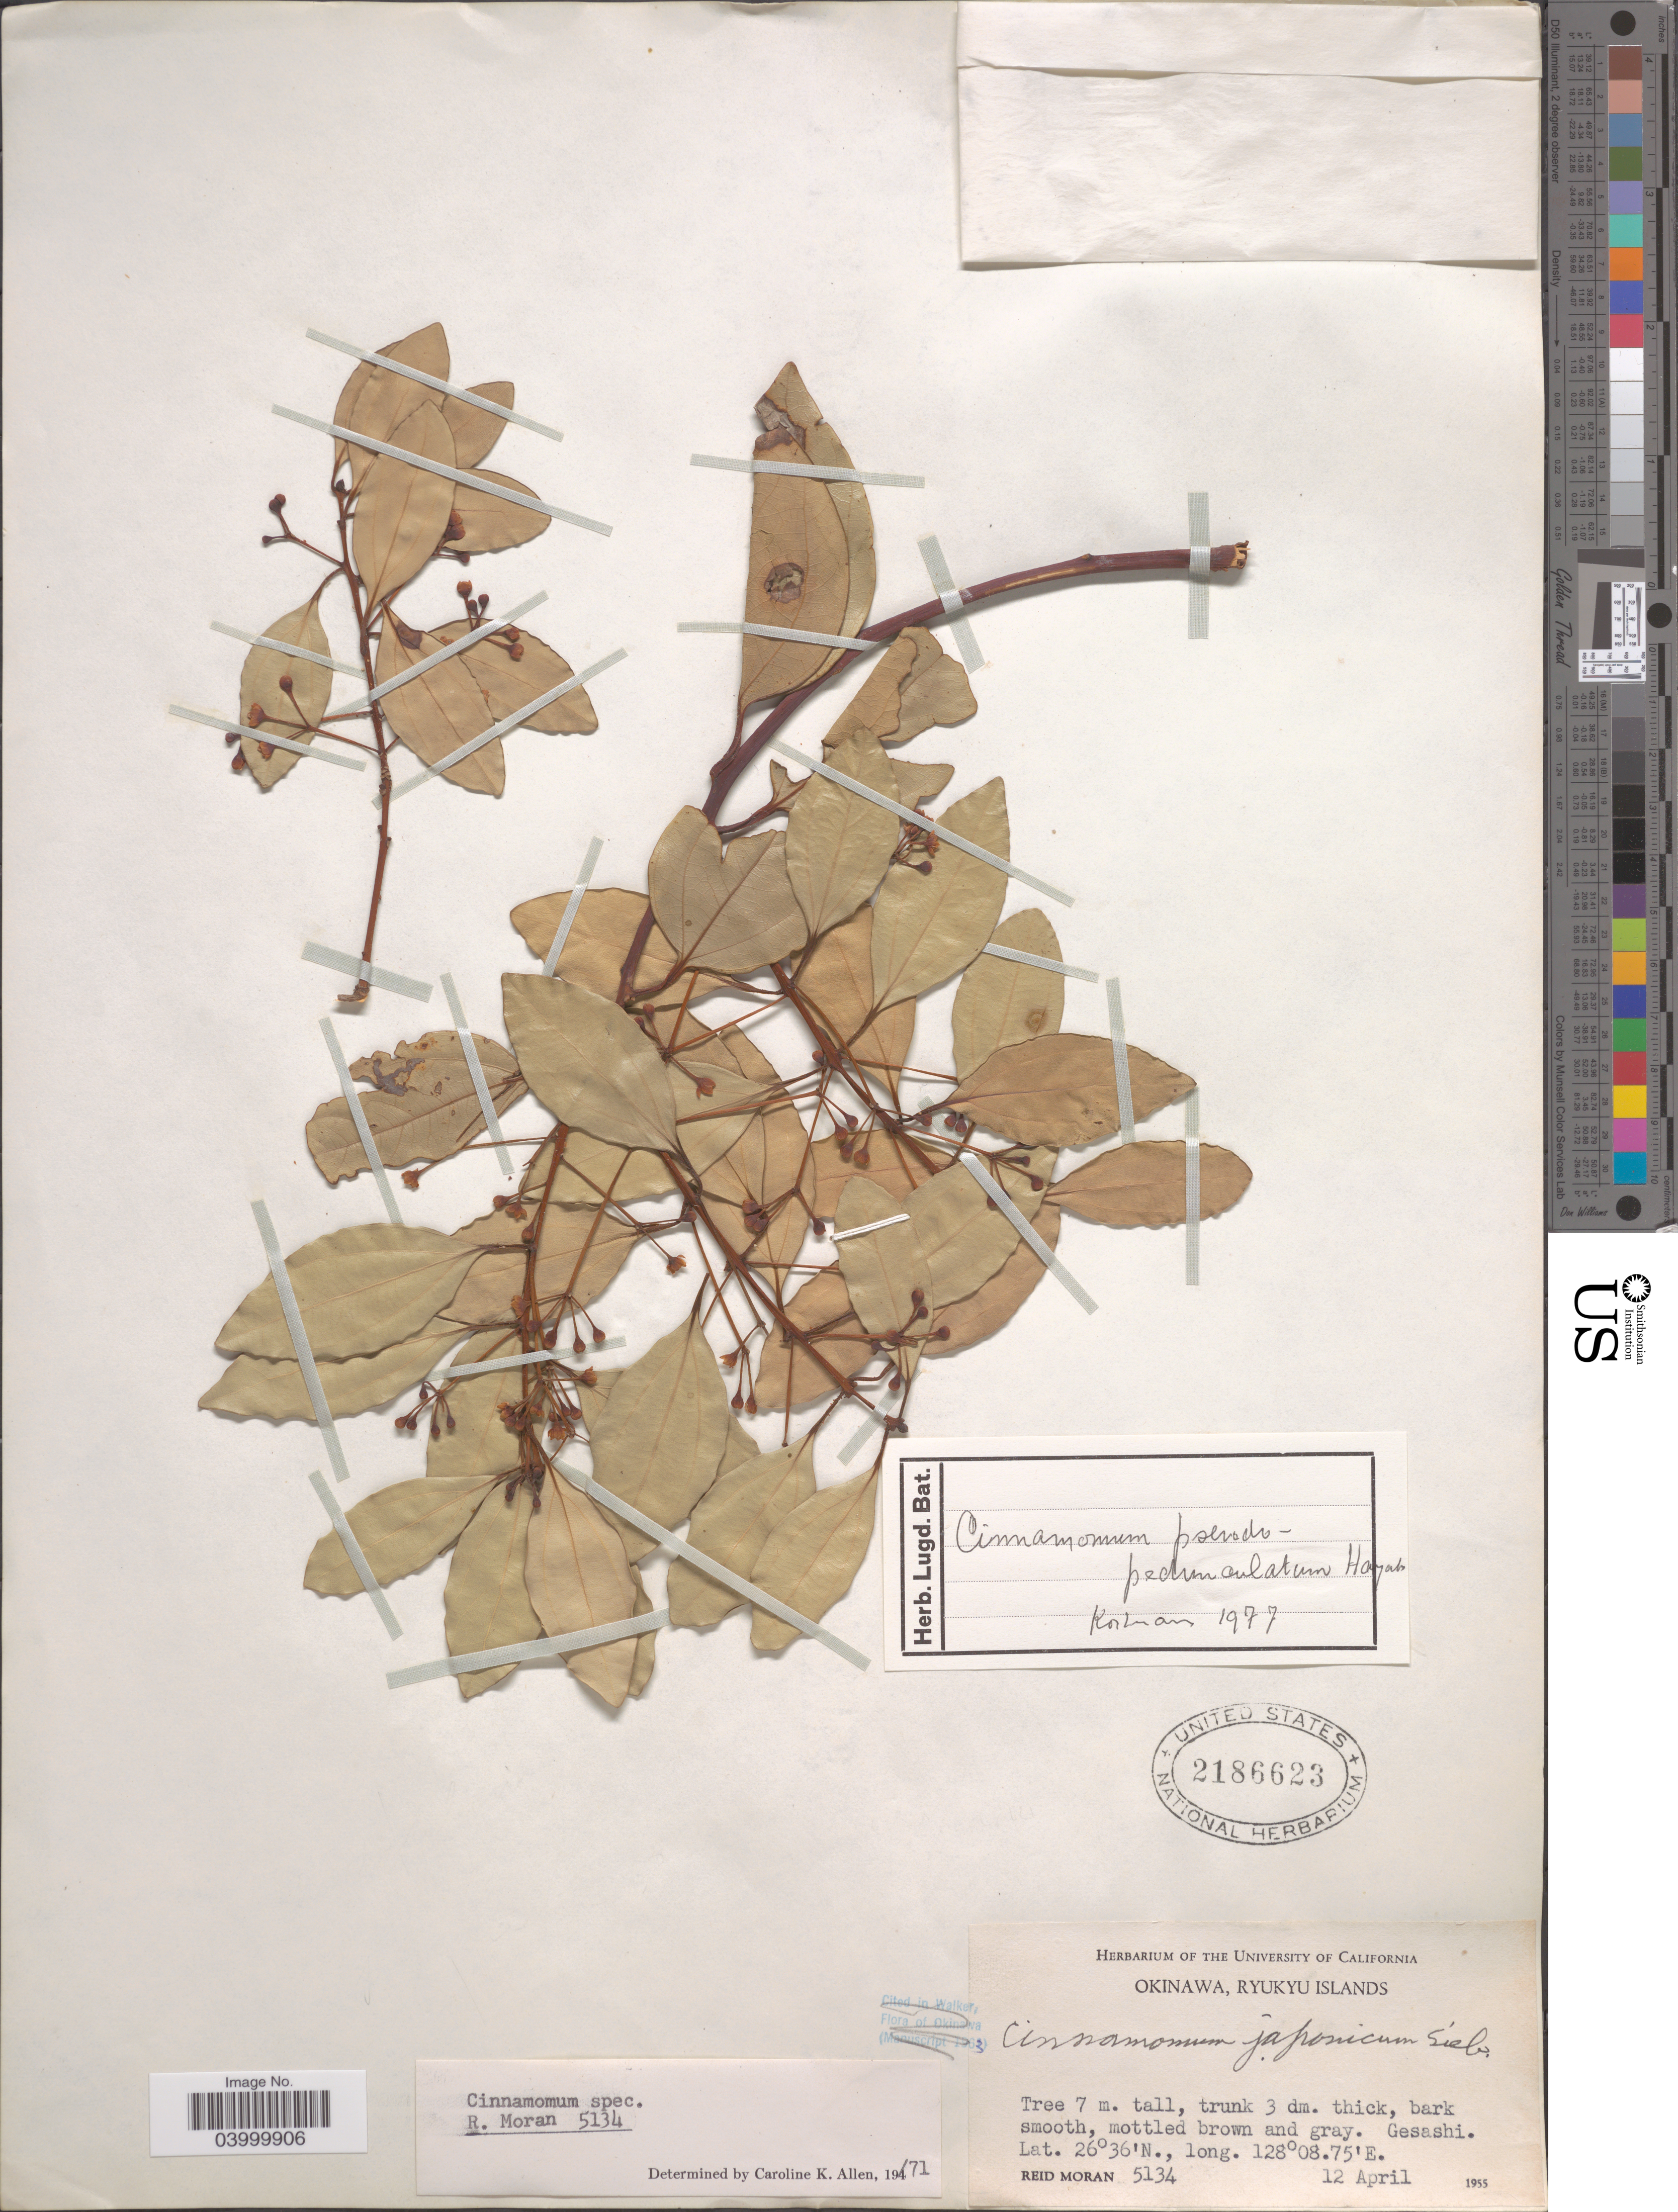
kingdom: Plantae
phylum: Tracheophyta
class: Magnoliopsida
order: Laurales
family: Lauraceae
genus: Cinnamomum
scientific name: Cinnamomum pseudopedunculatum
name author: Hayata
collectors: R. Moran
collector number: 5134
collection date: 1955-04-12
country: Japan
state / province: Okinawa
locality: Ryukyu Islands. gesashi.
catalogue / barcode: US 2186623